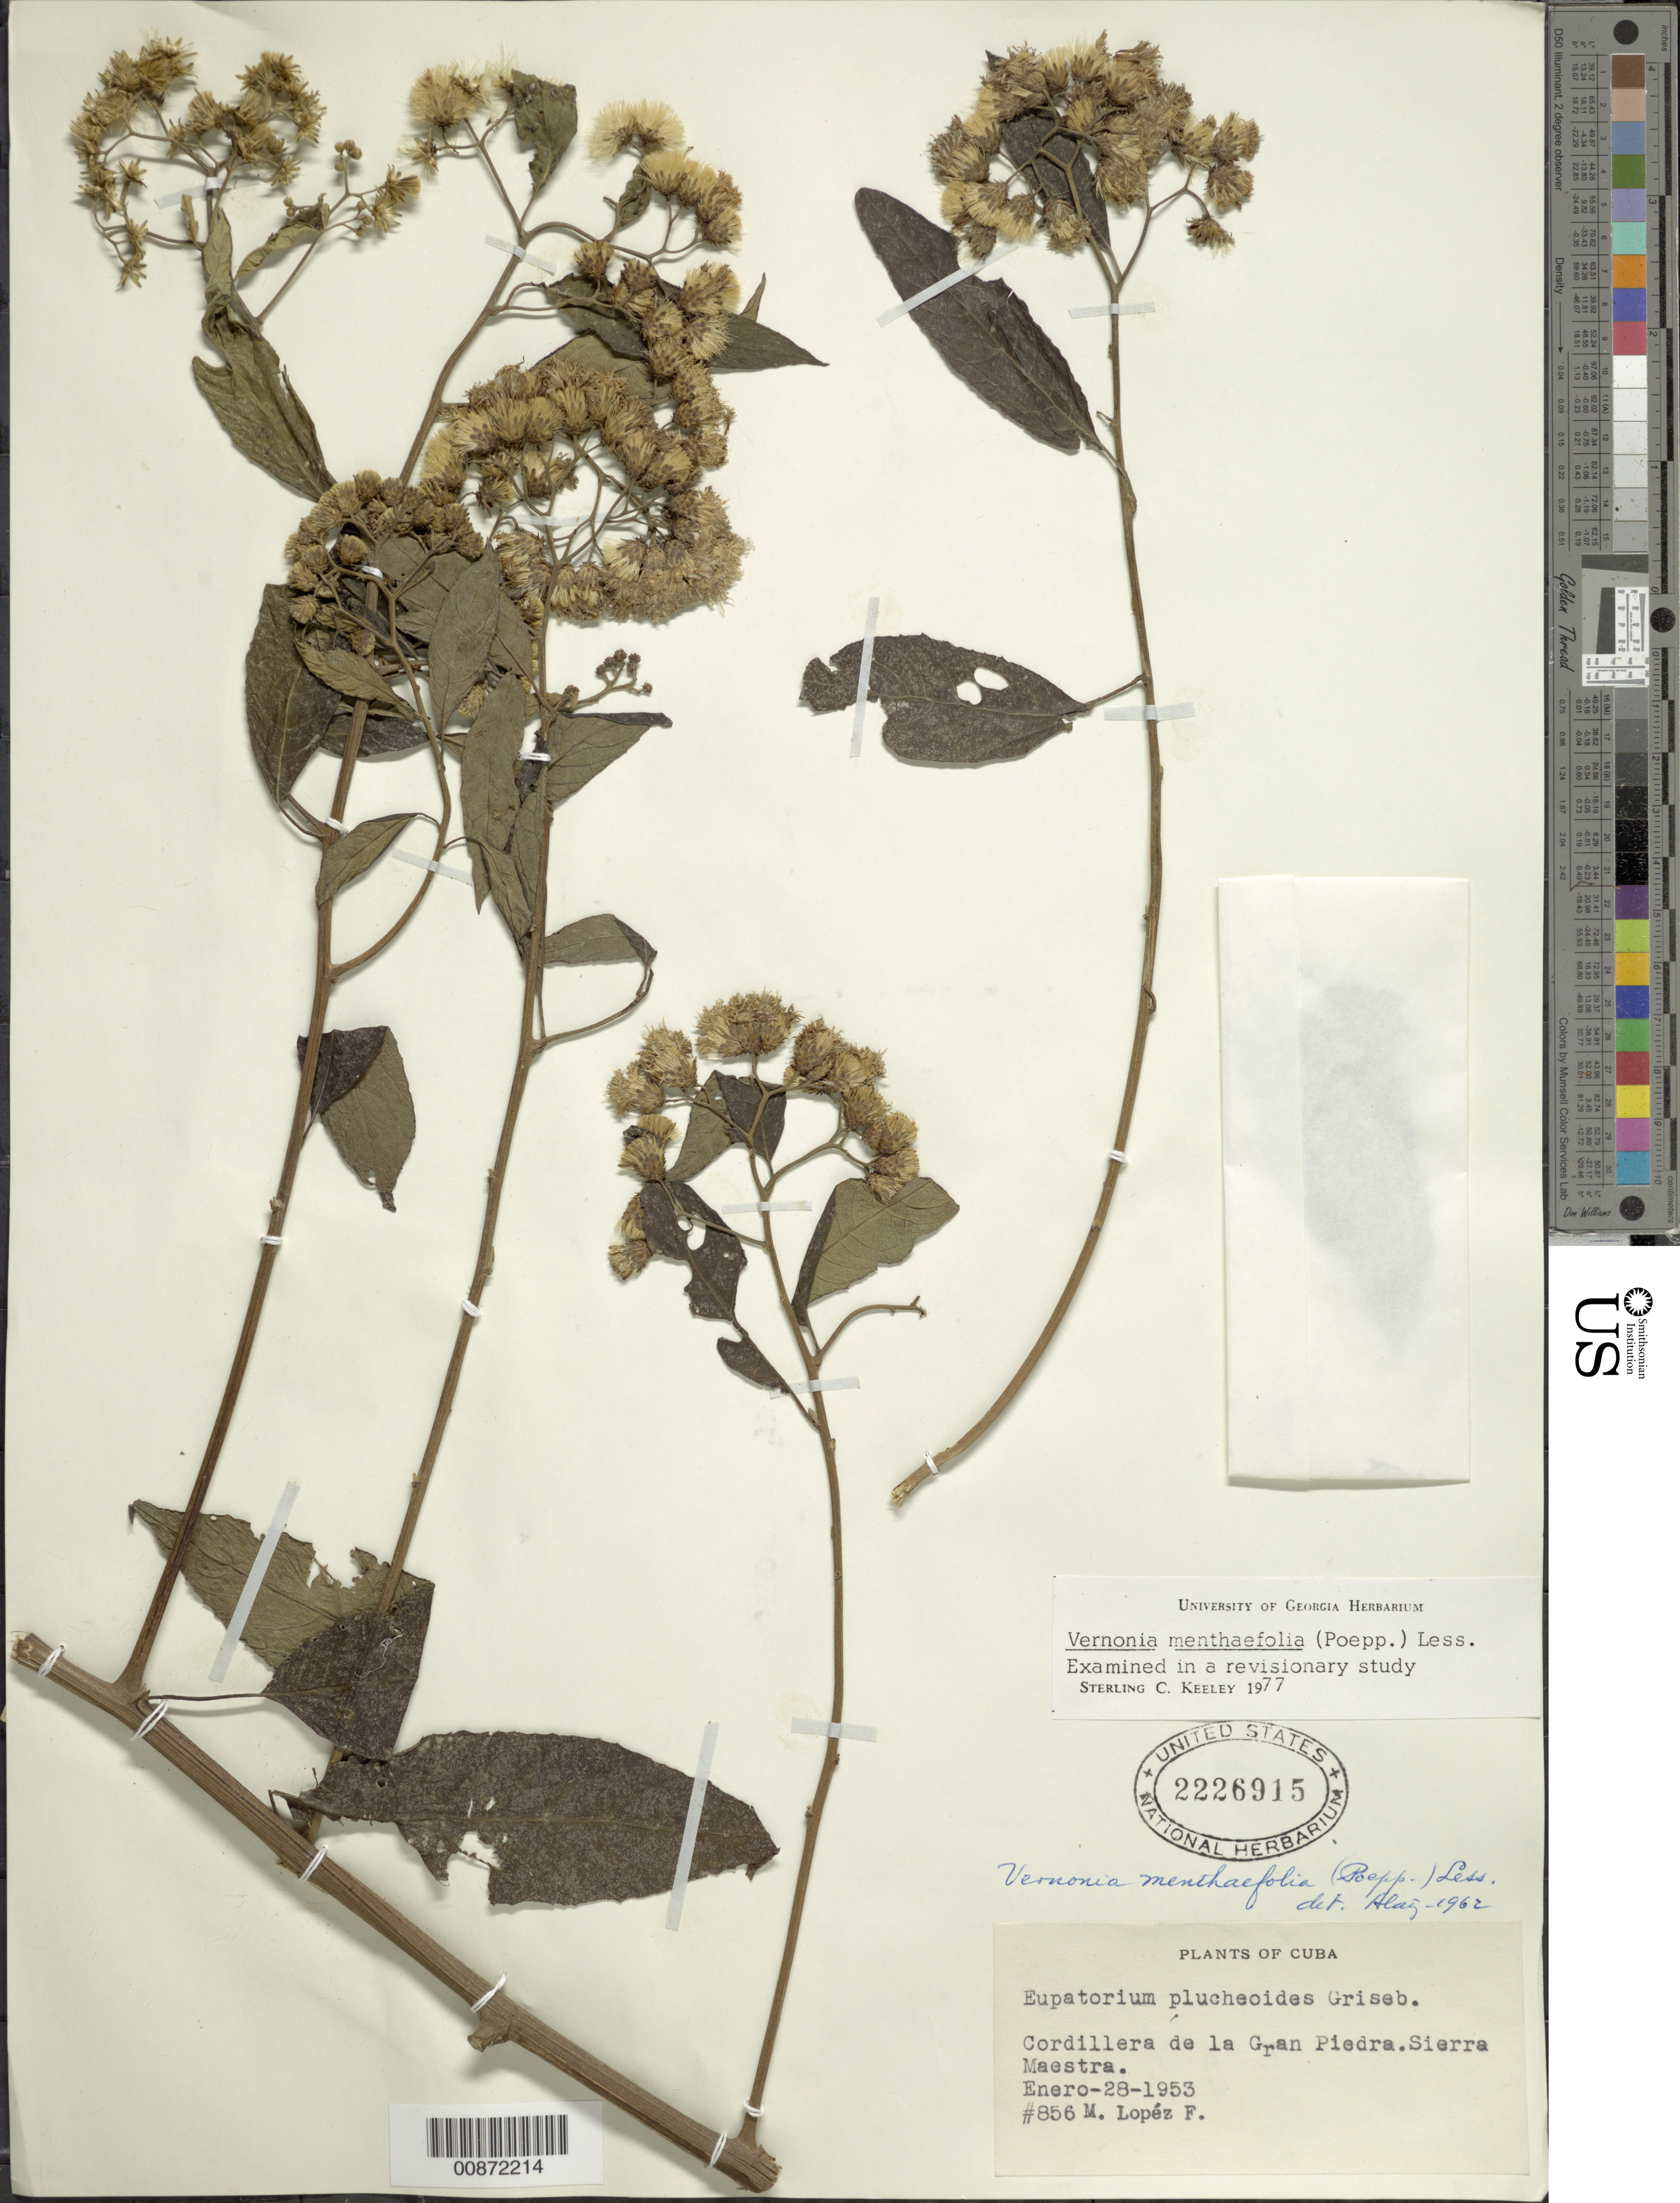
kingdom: Plantae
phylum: Tracheophyta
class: Magnoliopsida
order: Asterales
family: Asteraceae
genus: Vernonanthura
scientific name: Vernonanthura menthifolia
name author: (Poepp. ex Spreng.) H. Rob.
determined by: Liogier, Alain H.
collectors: M. López Figueiras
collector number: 856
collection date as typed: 28 Ene 1953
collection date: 1953-01-28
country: Cuba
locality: Cordillera de la Gran Piedra, Sierra Maestra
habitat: Montane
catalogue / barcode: US 2226915